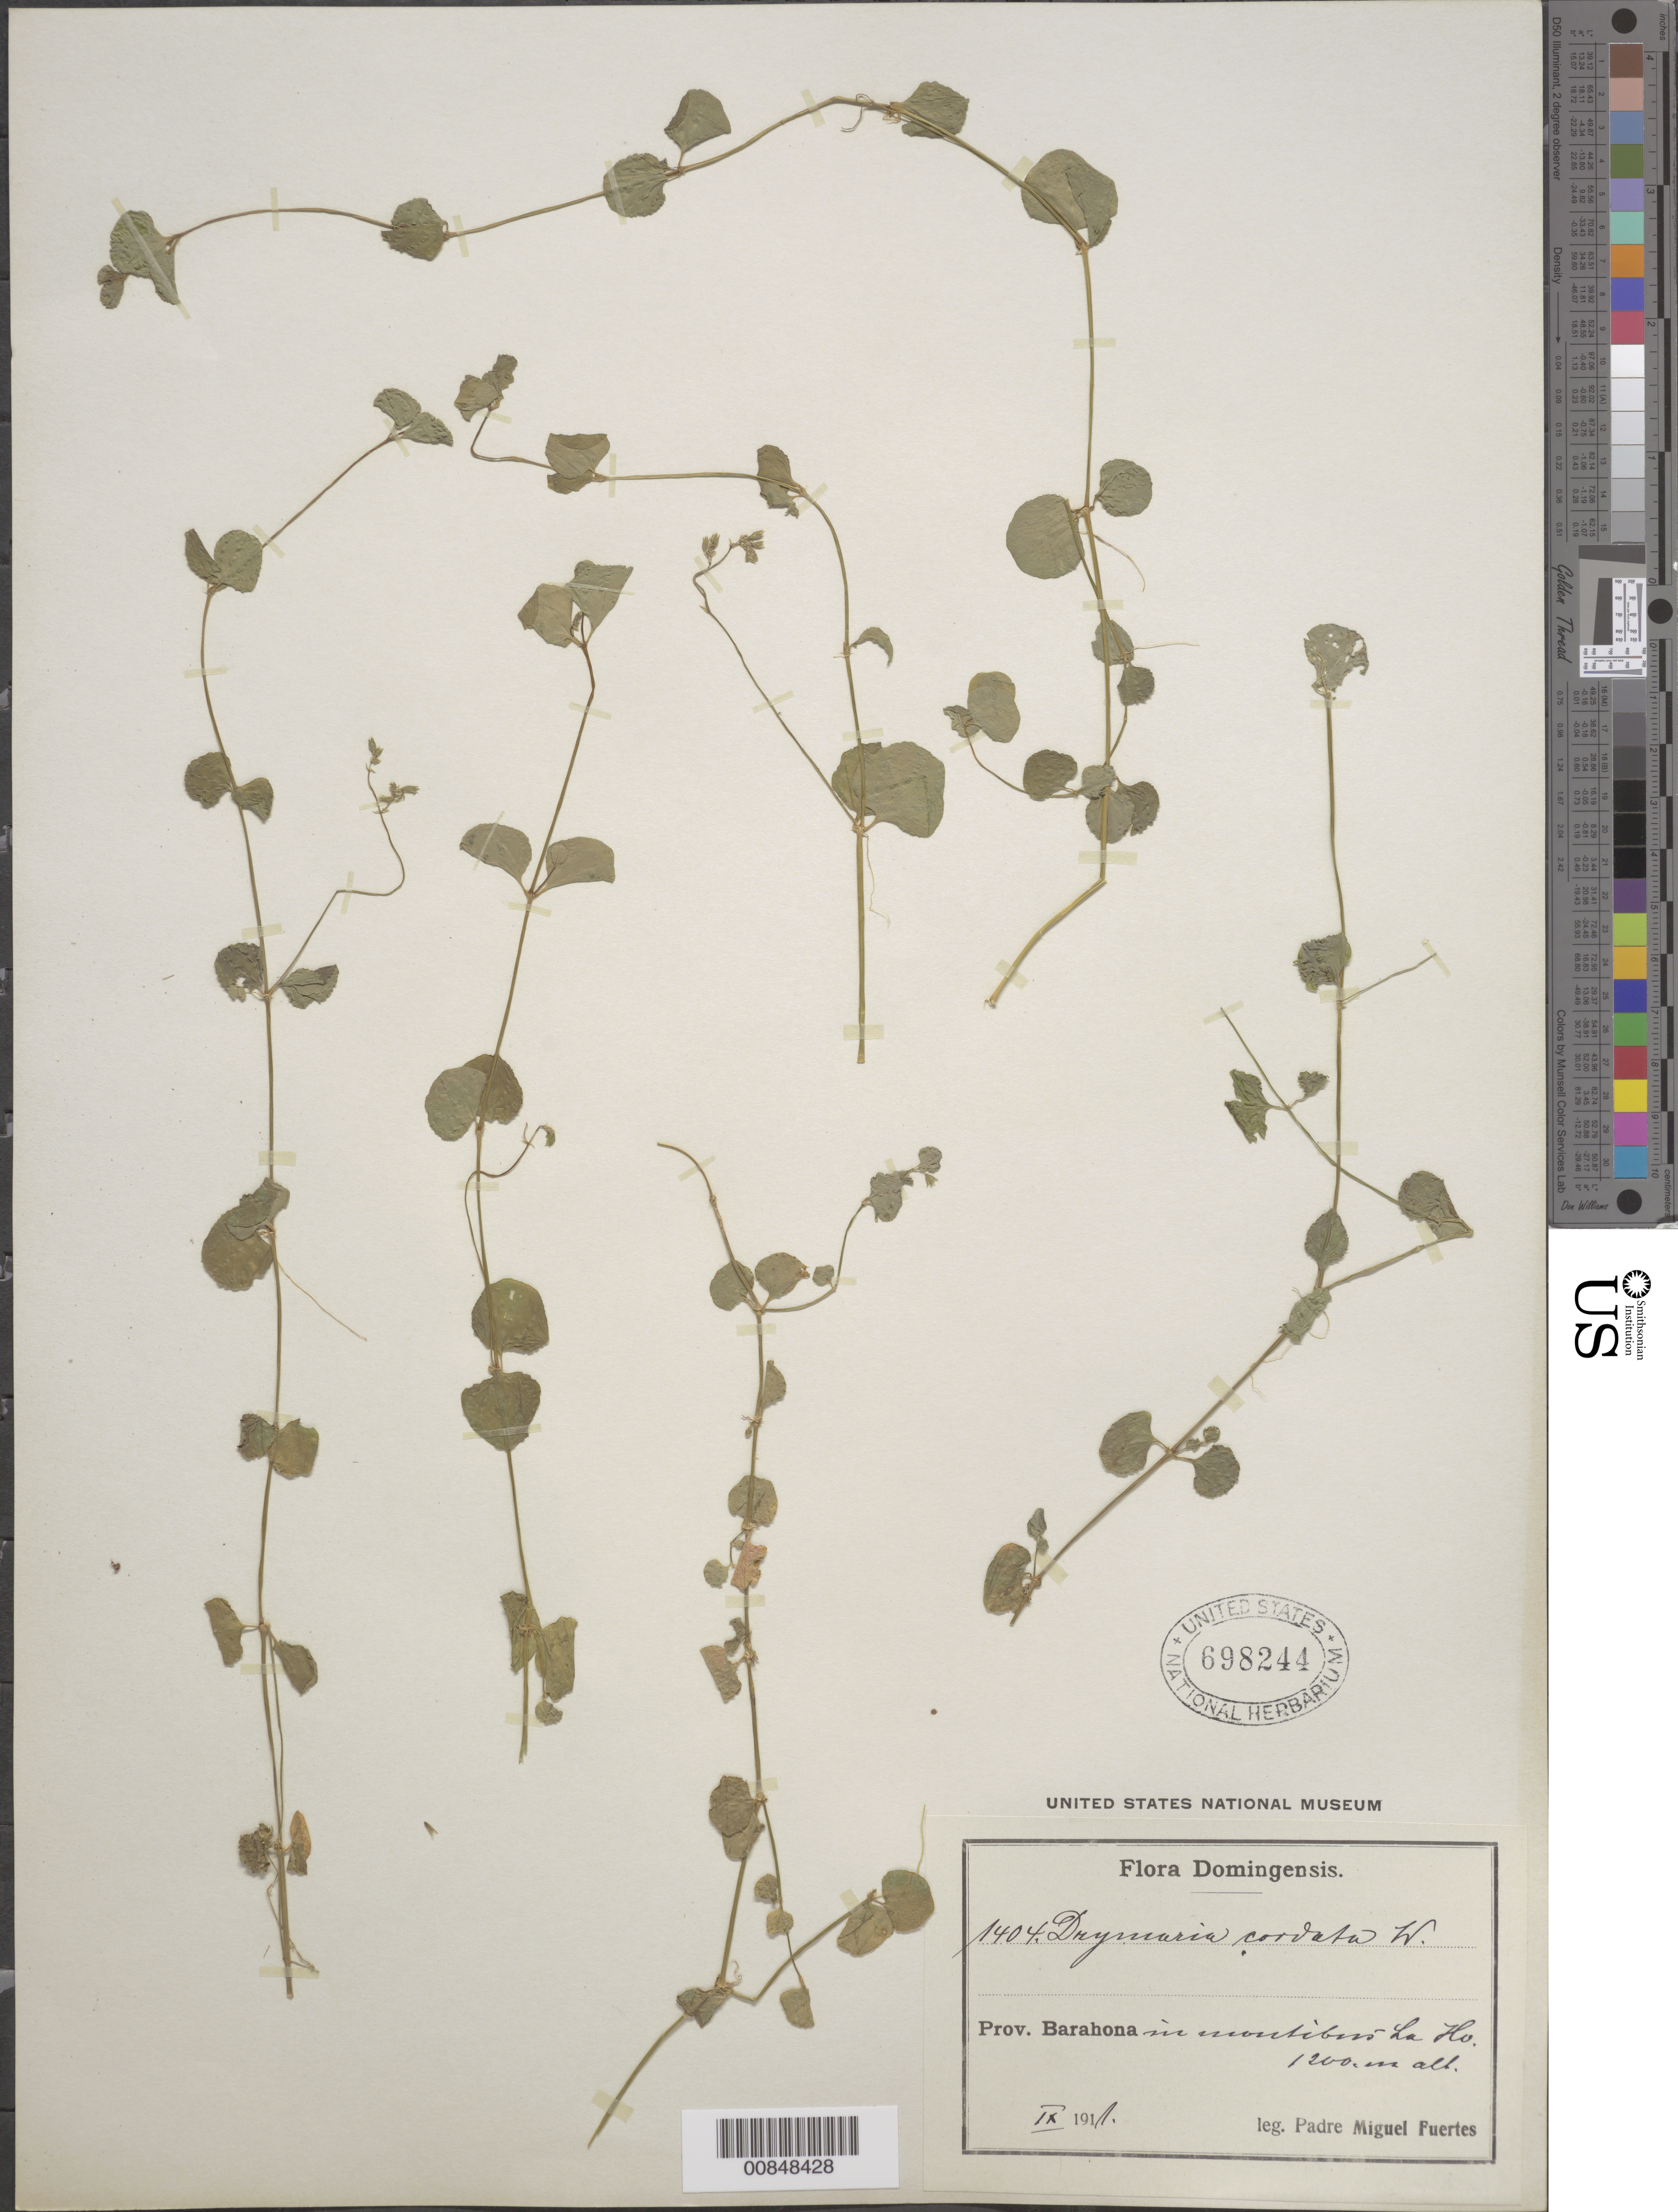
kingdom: Plantae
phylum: Tracheophyta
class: Magnoliopsida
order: Caryophyllales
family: Caryophyllaceae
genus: Drymaria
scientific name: Drymaria cordata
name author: (L.) Willd. ex Schult.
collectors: M. D. Fuertes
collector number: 1404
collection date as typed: Sep 1911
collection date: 1911-09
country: Dominican Republic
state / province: Barahona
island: Hispaniola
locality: Prov. Barahona. La Ho.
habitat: In montibus.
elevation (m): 1200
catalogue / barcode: US 698244